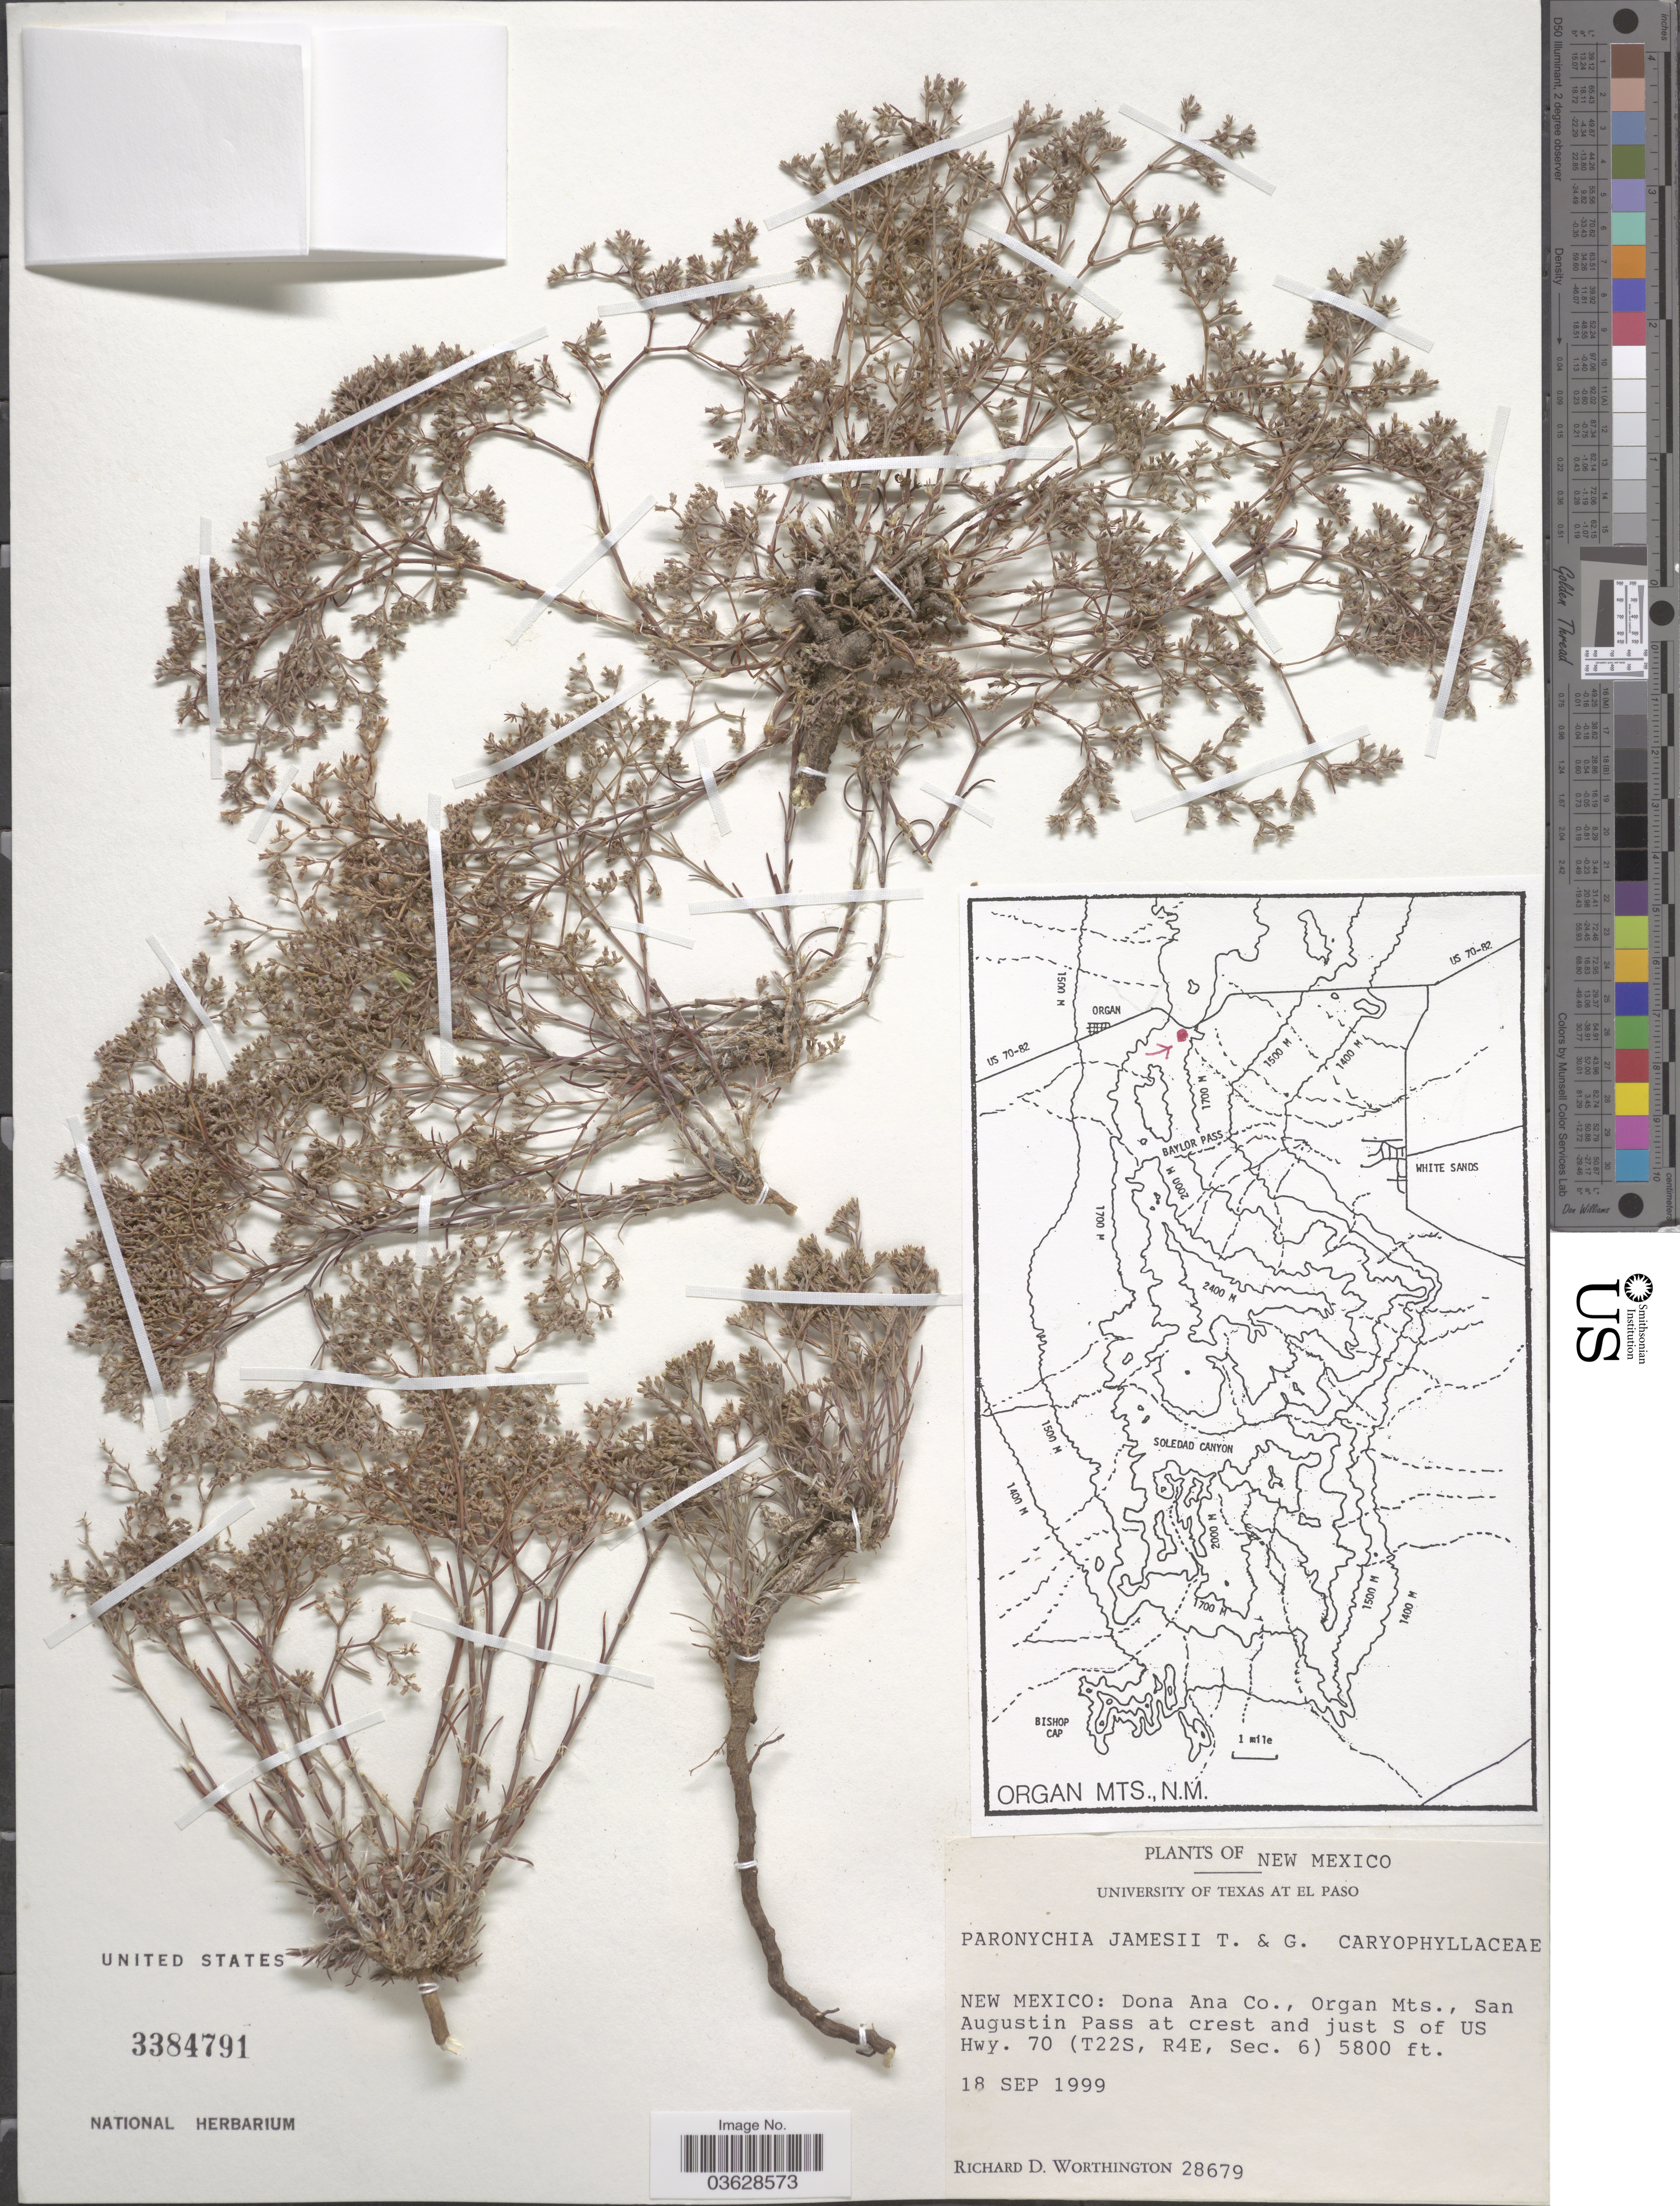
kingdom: Plantae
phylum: Tracheophyta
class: Magnoliopsida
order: Caryophyllales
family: Caryophyllaceae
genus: Paronychia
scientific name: Paronychia jamesii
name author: Torr. & A. Gray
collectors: R. Worthington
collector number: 28679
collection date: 1999-09-18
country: United States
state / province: New Mexico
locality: Dona Ana Co., Organ Mts., San August Pass at crest and just S of US Hwy. 70 (T22S, R4E, Sec. 6).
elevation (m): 1768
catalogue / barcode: US 3384791